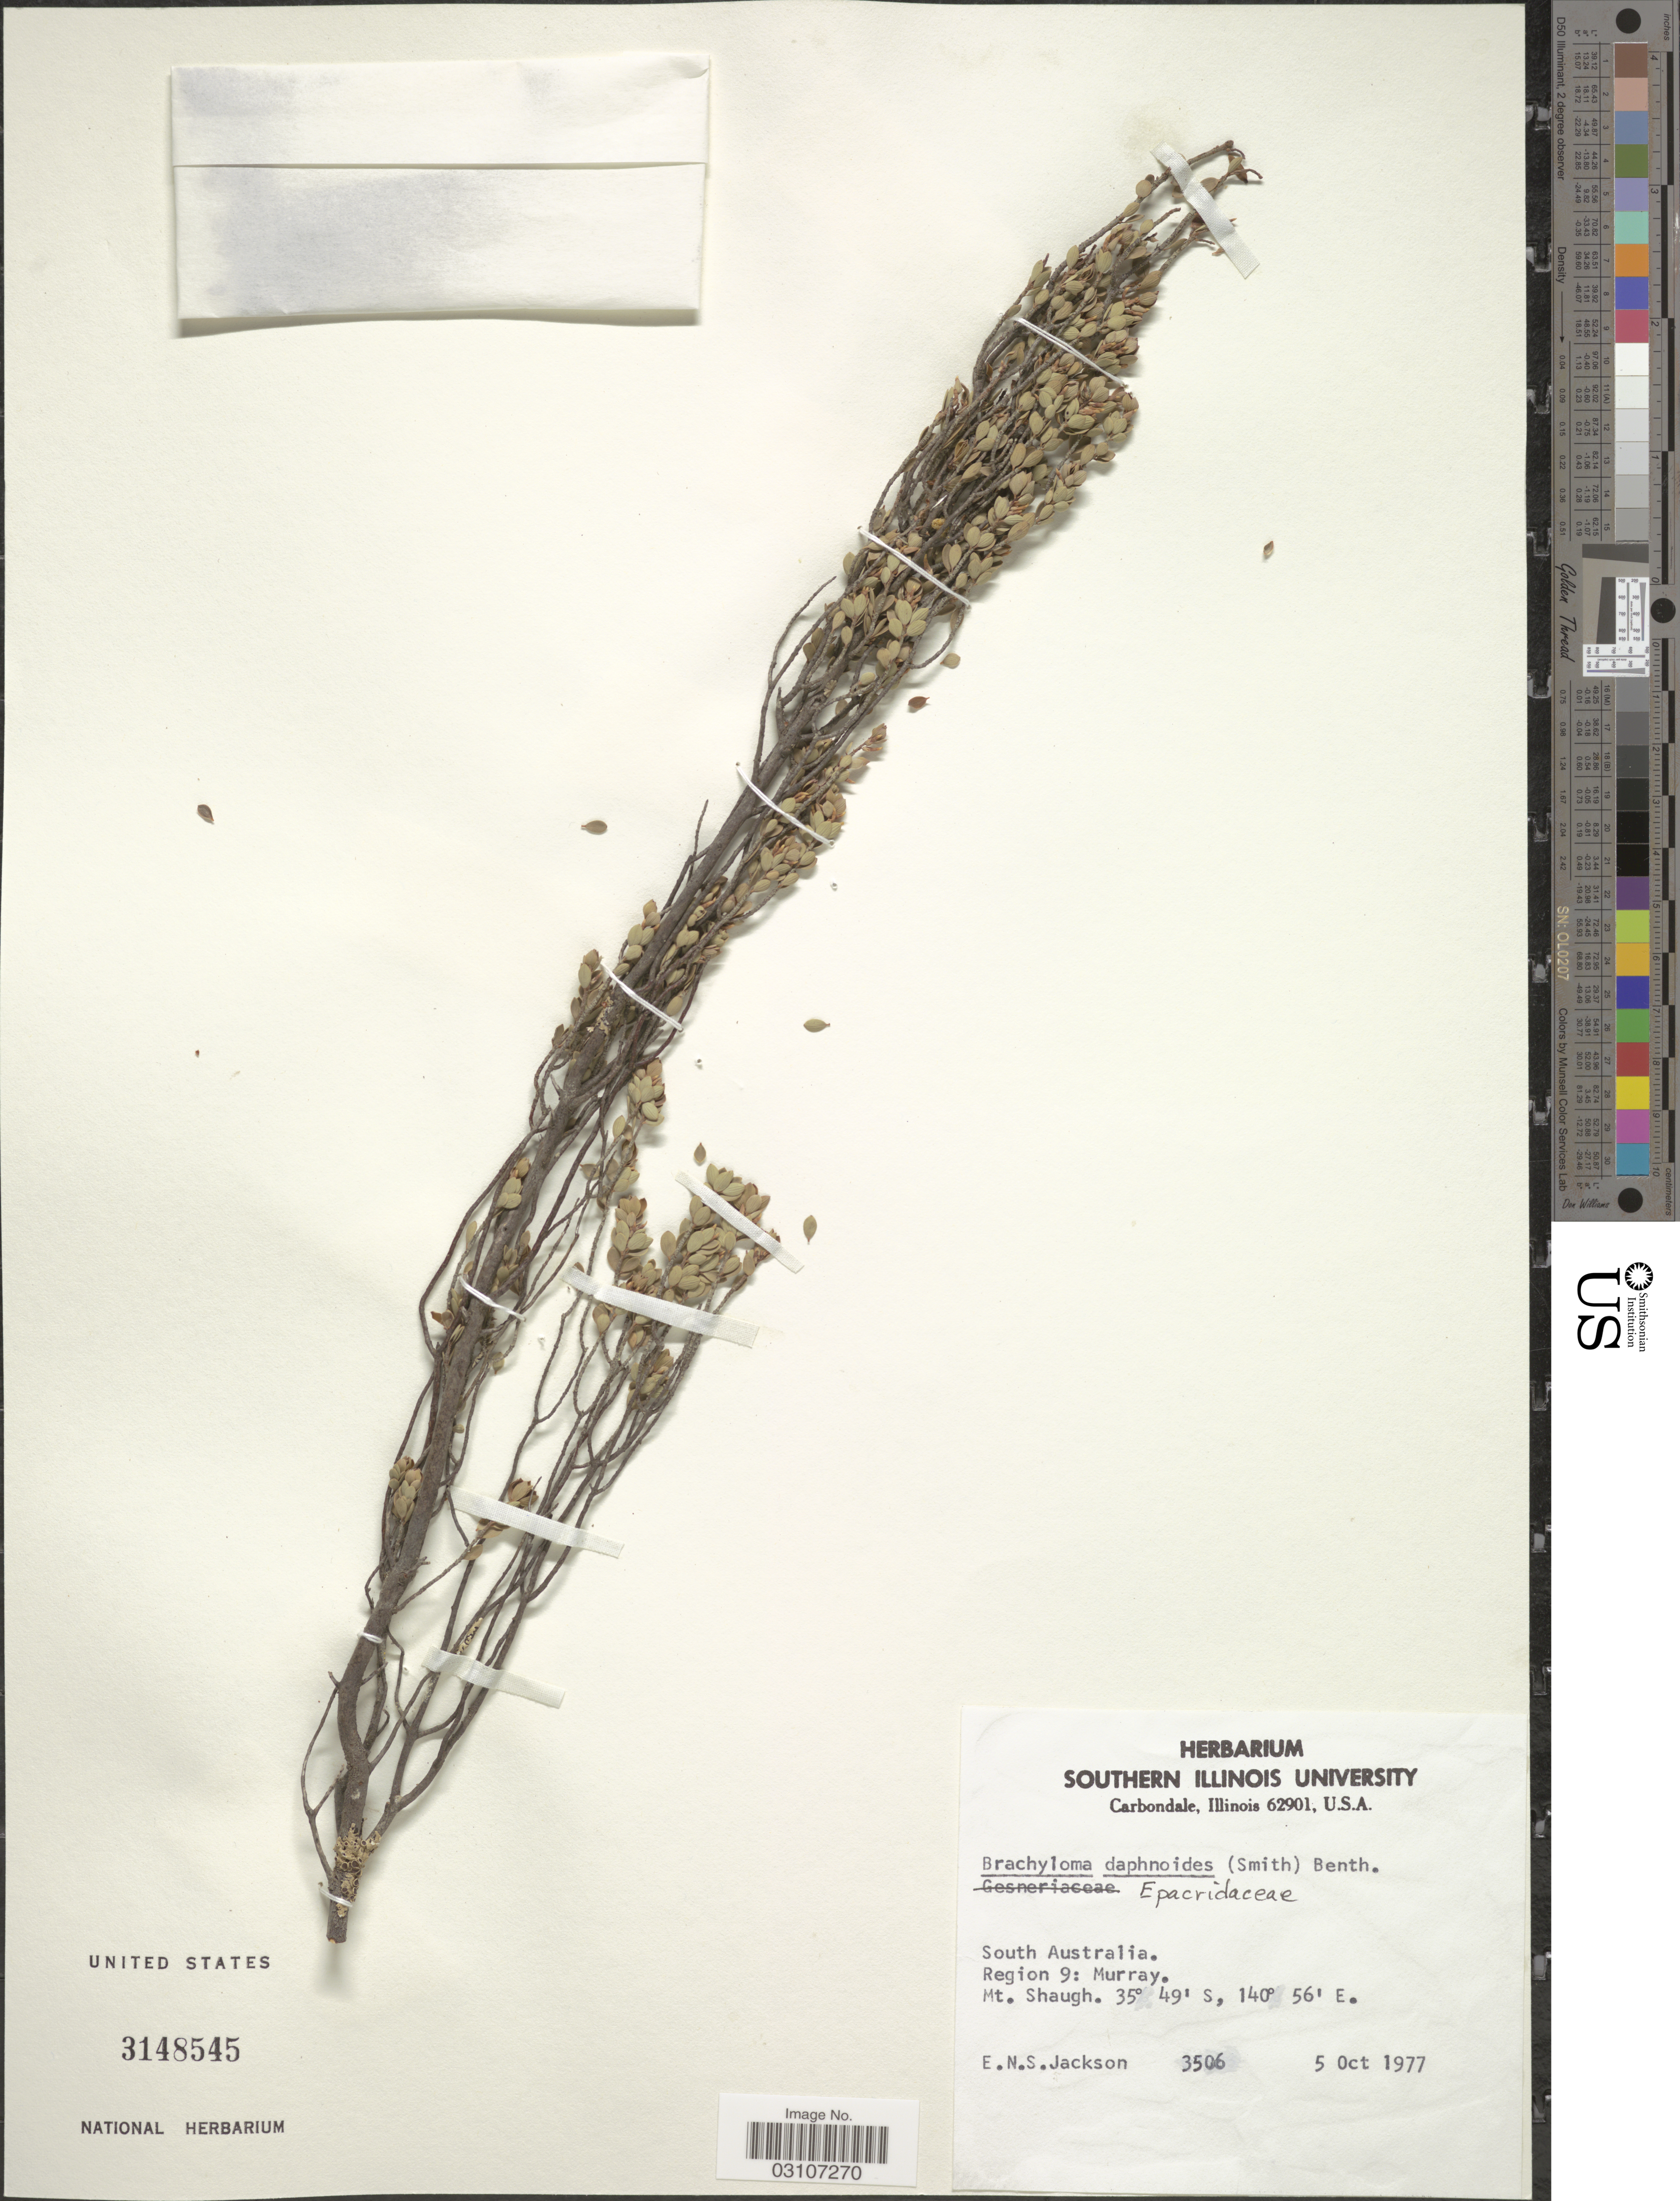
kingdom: Plantae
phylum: Tracheophyta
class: Magnoliopsida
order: Ericales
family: Ericaceae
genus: Brachyloma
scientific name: Brachyloma daphnoides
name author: (Sm.) Benth.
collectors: E. Jackson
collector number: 3506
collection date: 1977-10-05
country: Australia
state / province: South Australia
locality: Region 9: Murray. Mt. Shaugh.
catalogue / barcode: US 3148545